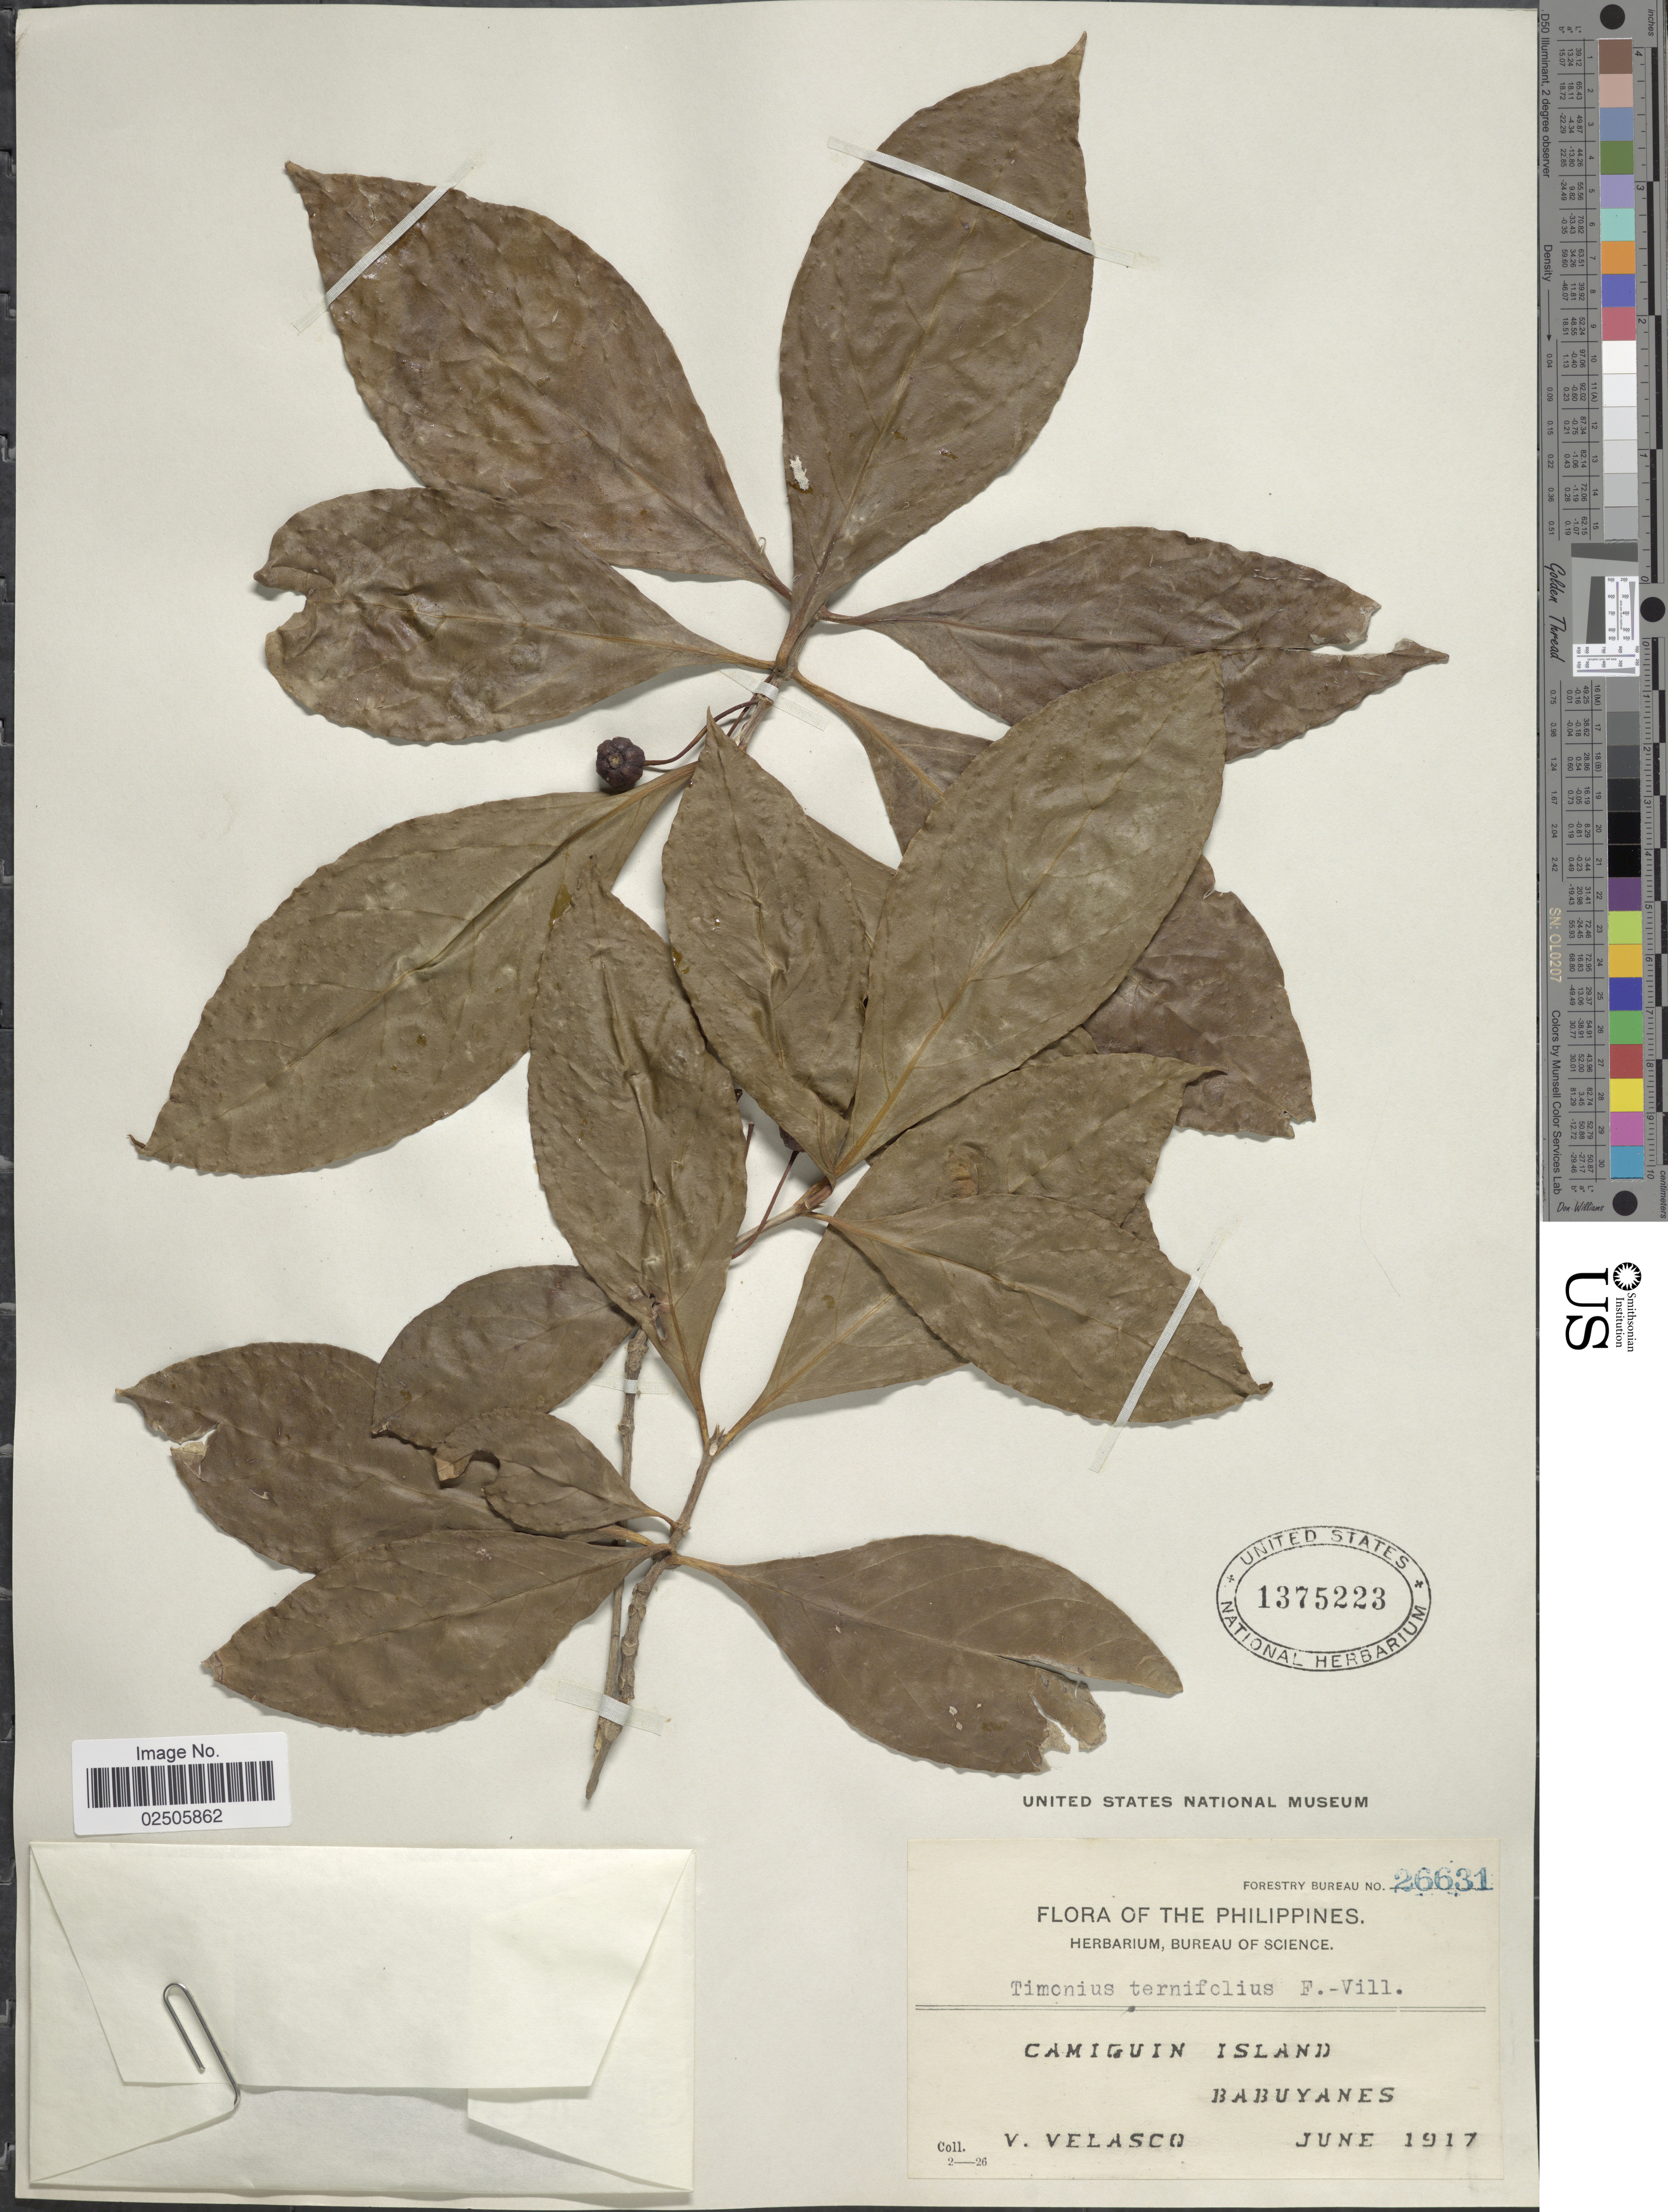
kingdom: Plantae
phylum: Tracheophyta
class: Magnoliopsida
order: Gentianales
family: Rubiaceae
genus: Timonius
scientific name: Timonius ternifolius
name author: (Bartl. ex DC.) Fern.-Vill.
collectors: V. Velasco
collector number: Forestry Bureau 26631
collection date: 1917-06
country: Philippines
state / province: Northern Mindanao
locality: Camiguin Island, Babuyanes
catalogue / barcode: US 1375223